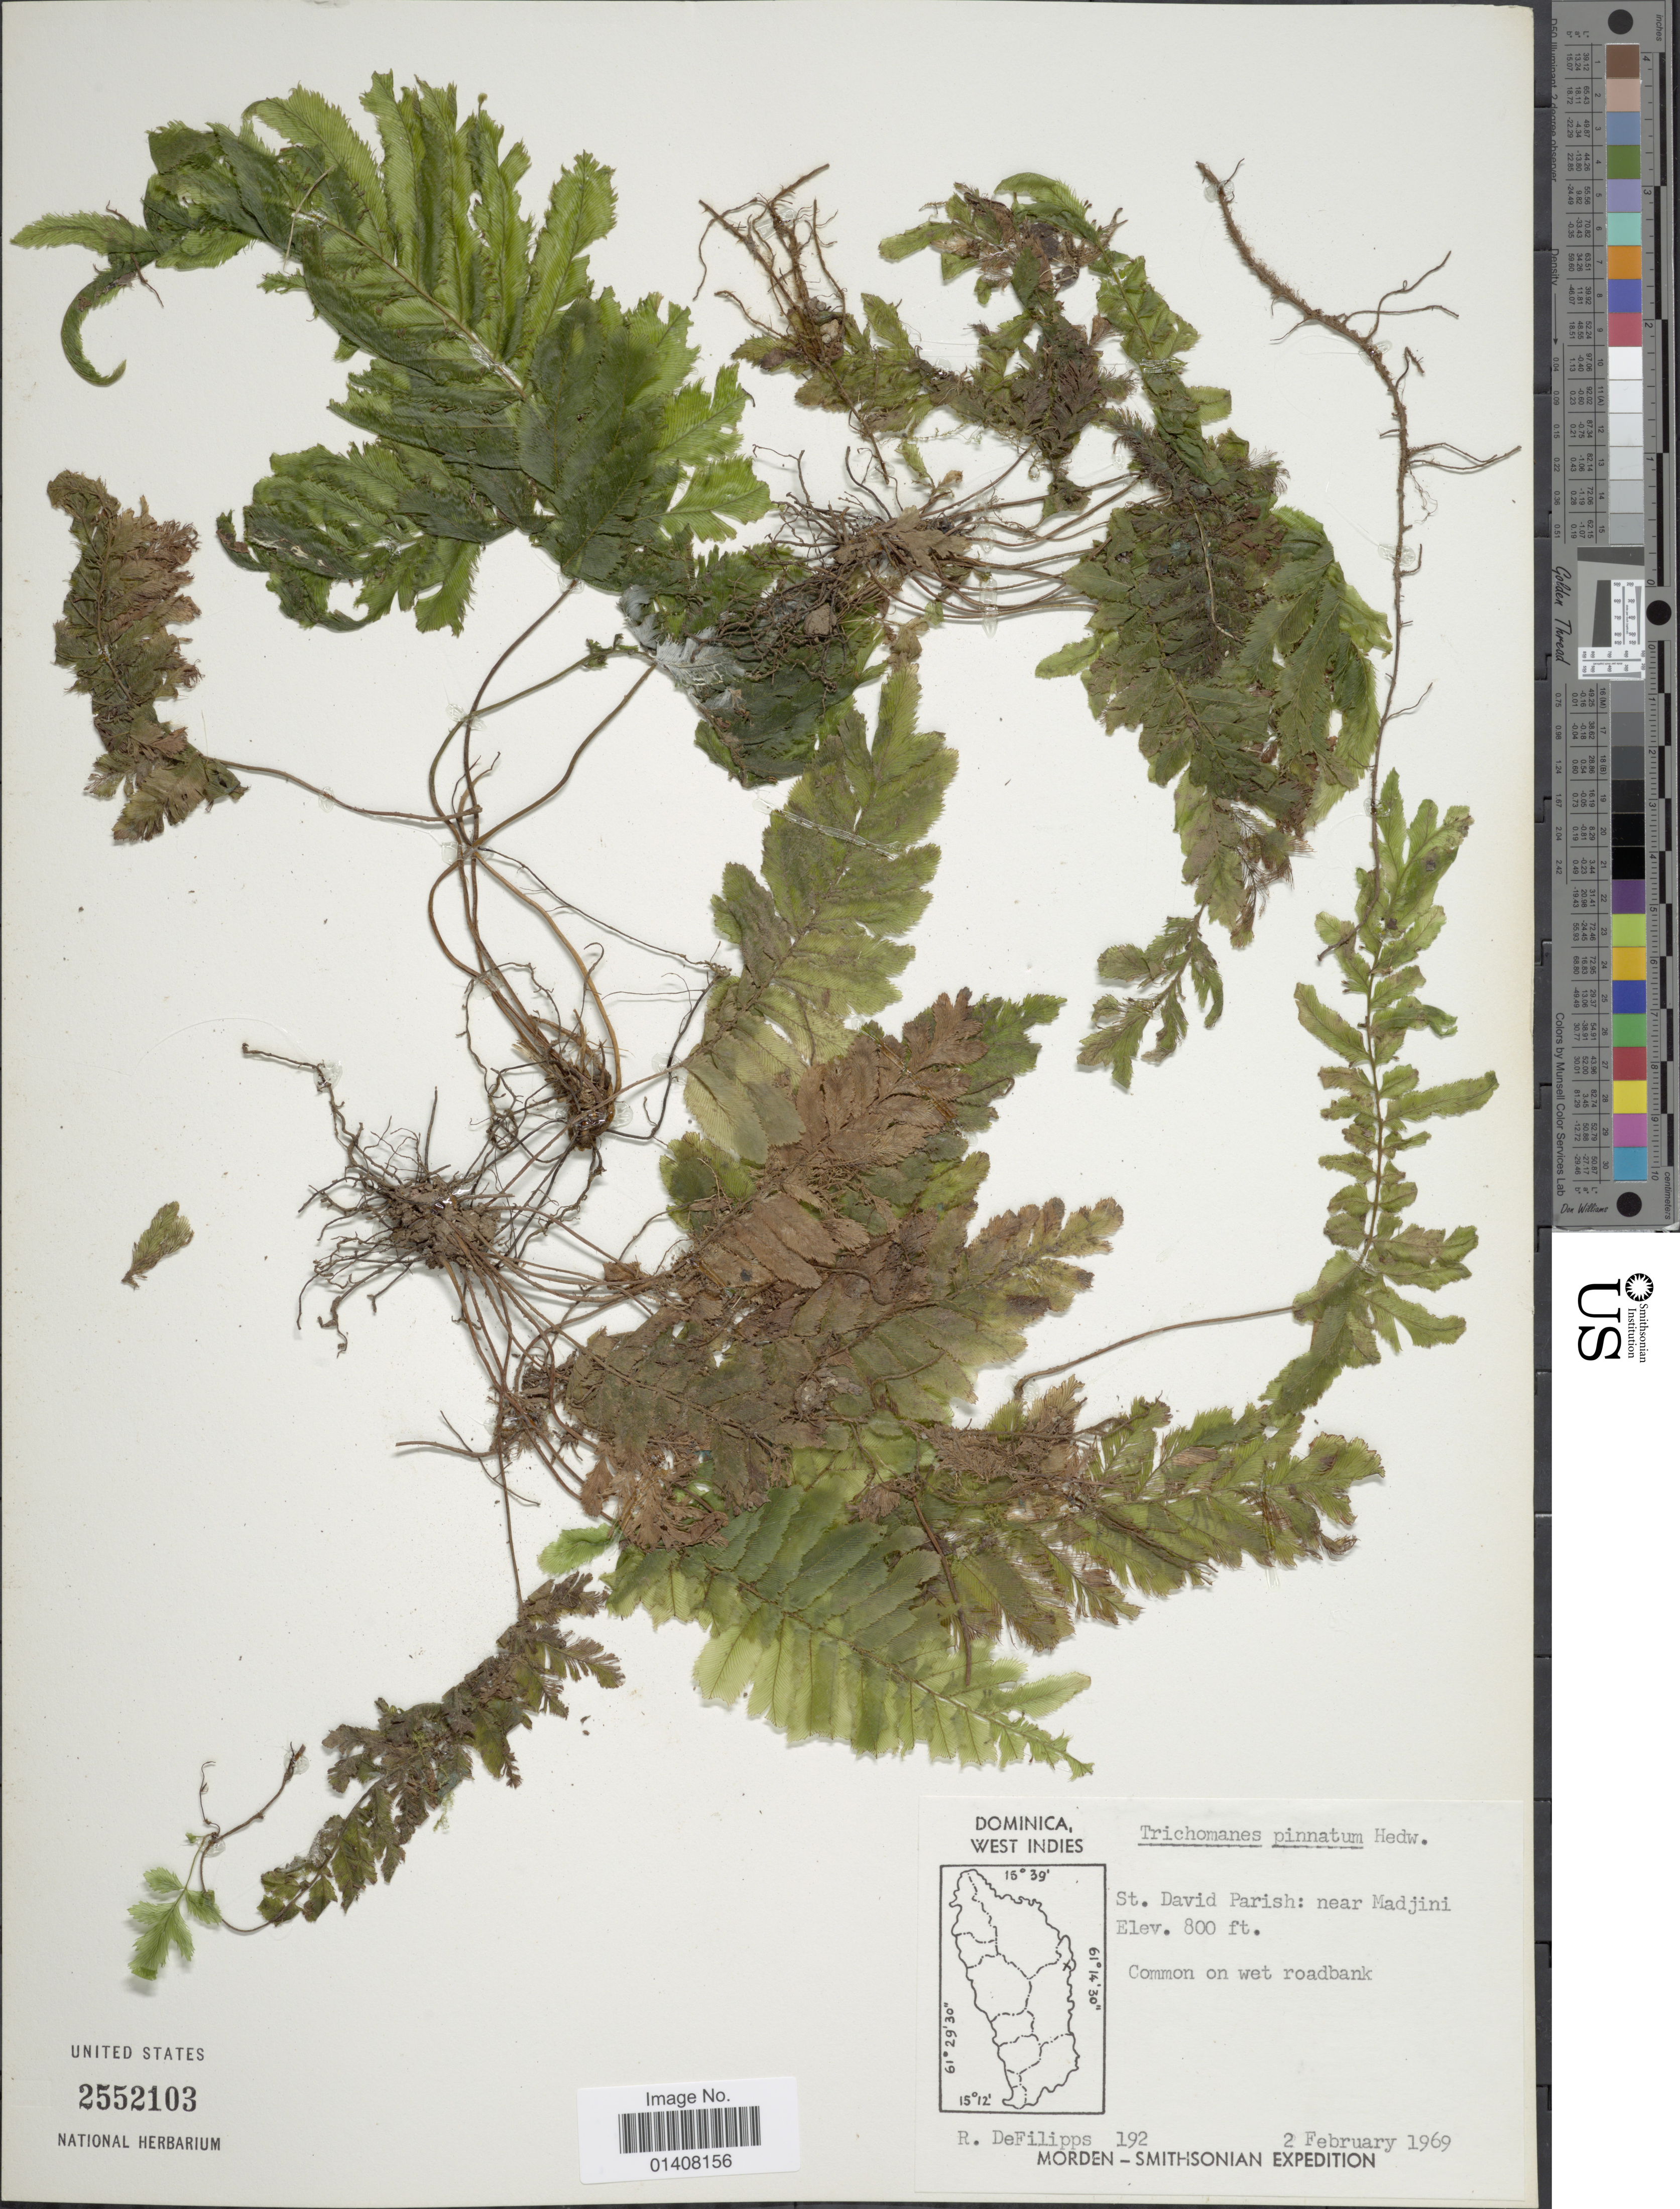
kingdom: Plantae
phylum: Tracheophyta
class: Polypodiopsida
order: Hymenophyllales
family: Hymenophyllaceae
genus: Trichomanes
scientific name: Trichomanes pinnatum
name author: Hedw.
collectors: R. Defillips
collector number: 192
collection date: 1969-02-02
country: Dominica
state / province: St. David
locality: Dominica West Indies, St. David parish: near Madjini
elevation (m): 244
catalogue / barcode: US 2552103